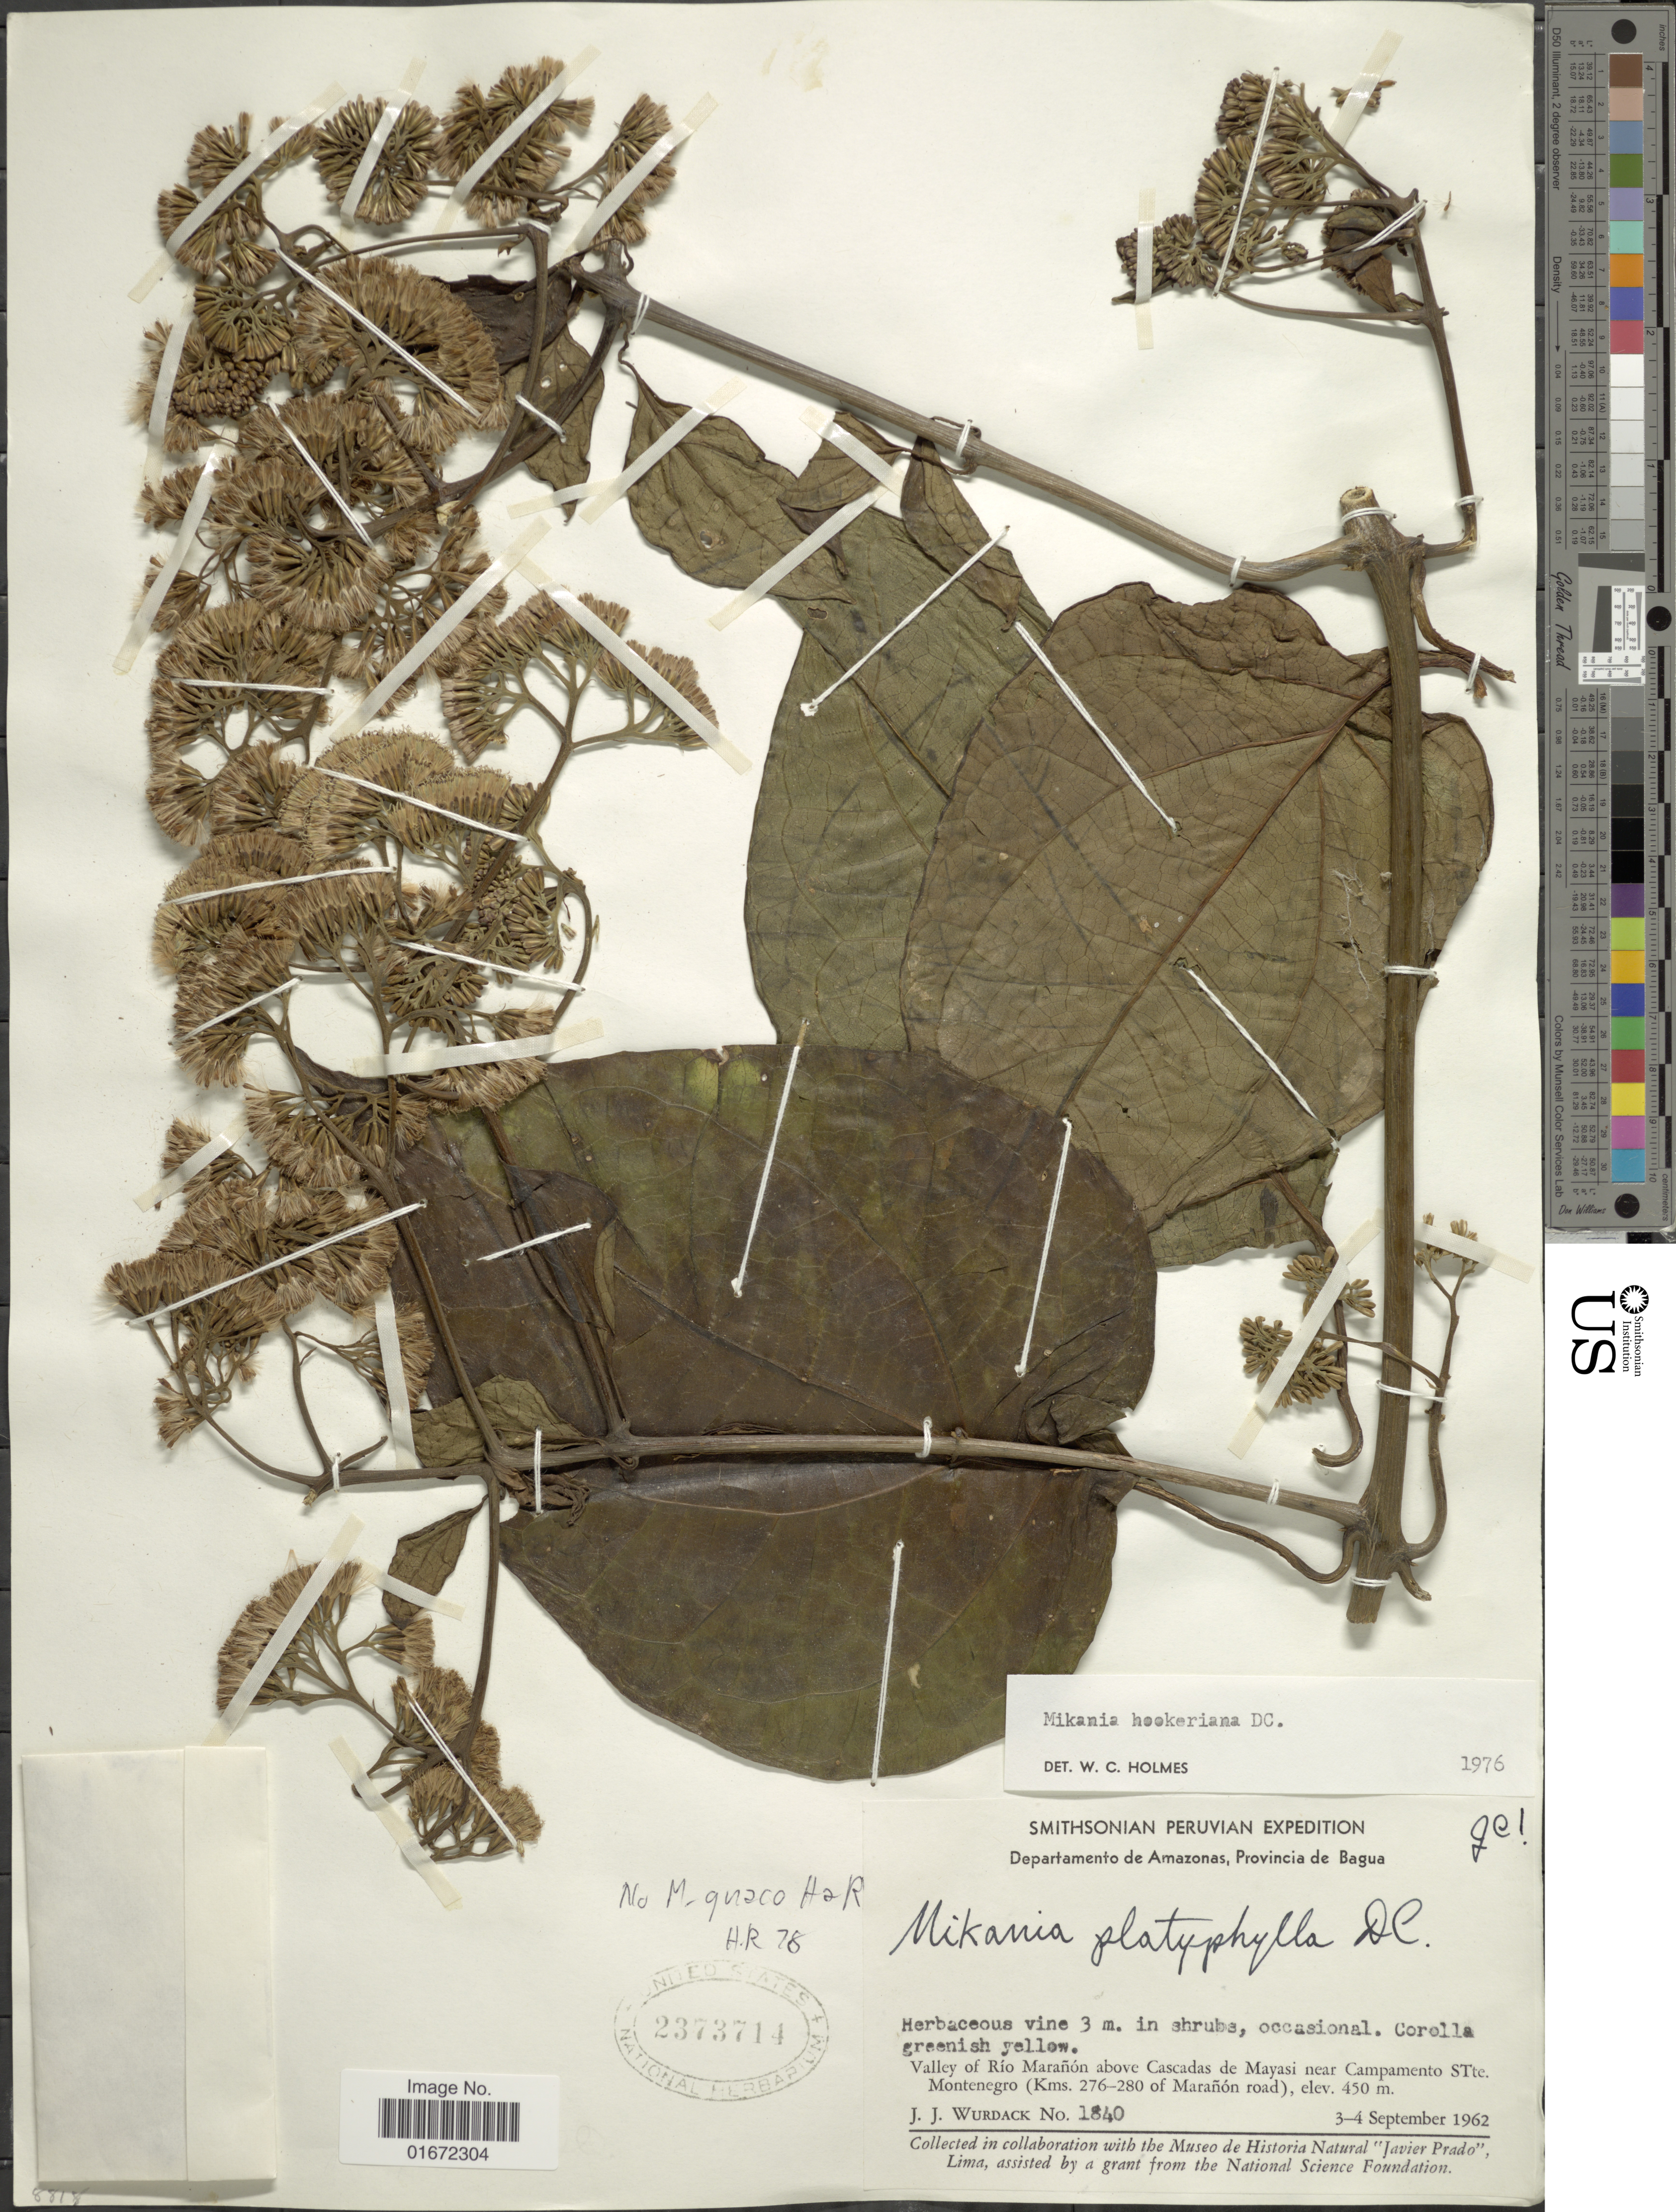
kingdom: Plantae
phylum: Tracheophyta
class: Magnoliopsida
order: Asterales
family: Asteraceae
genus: Mikania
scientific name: Mikania guaco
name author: Humb. & Bonpl.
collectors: J. J. Wurdack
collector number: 1840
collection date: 1962-09-03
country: Peru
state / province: Amazonas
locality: Departamento de Amazonas, Provincia de Bagua. Valley of Río Marañón above Cascadas de Mayasi near Campamento STte. Montenegro (Kms. 276-280 of Marañón road)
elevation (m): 450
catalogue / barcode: US 2373714